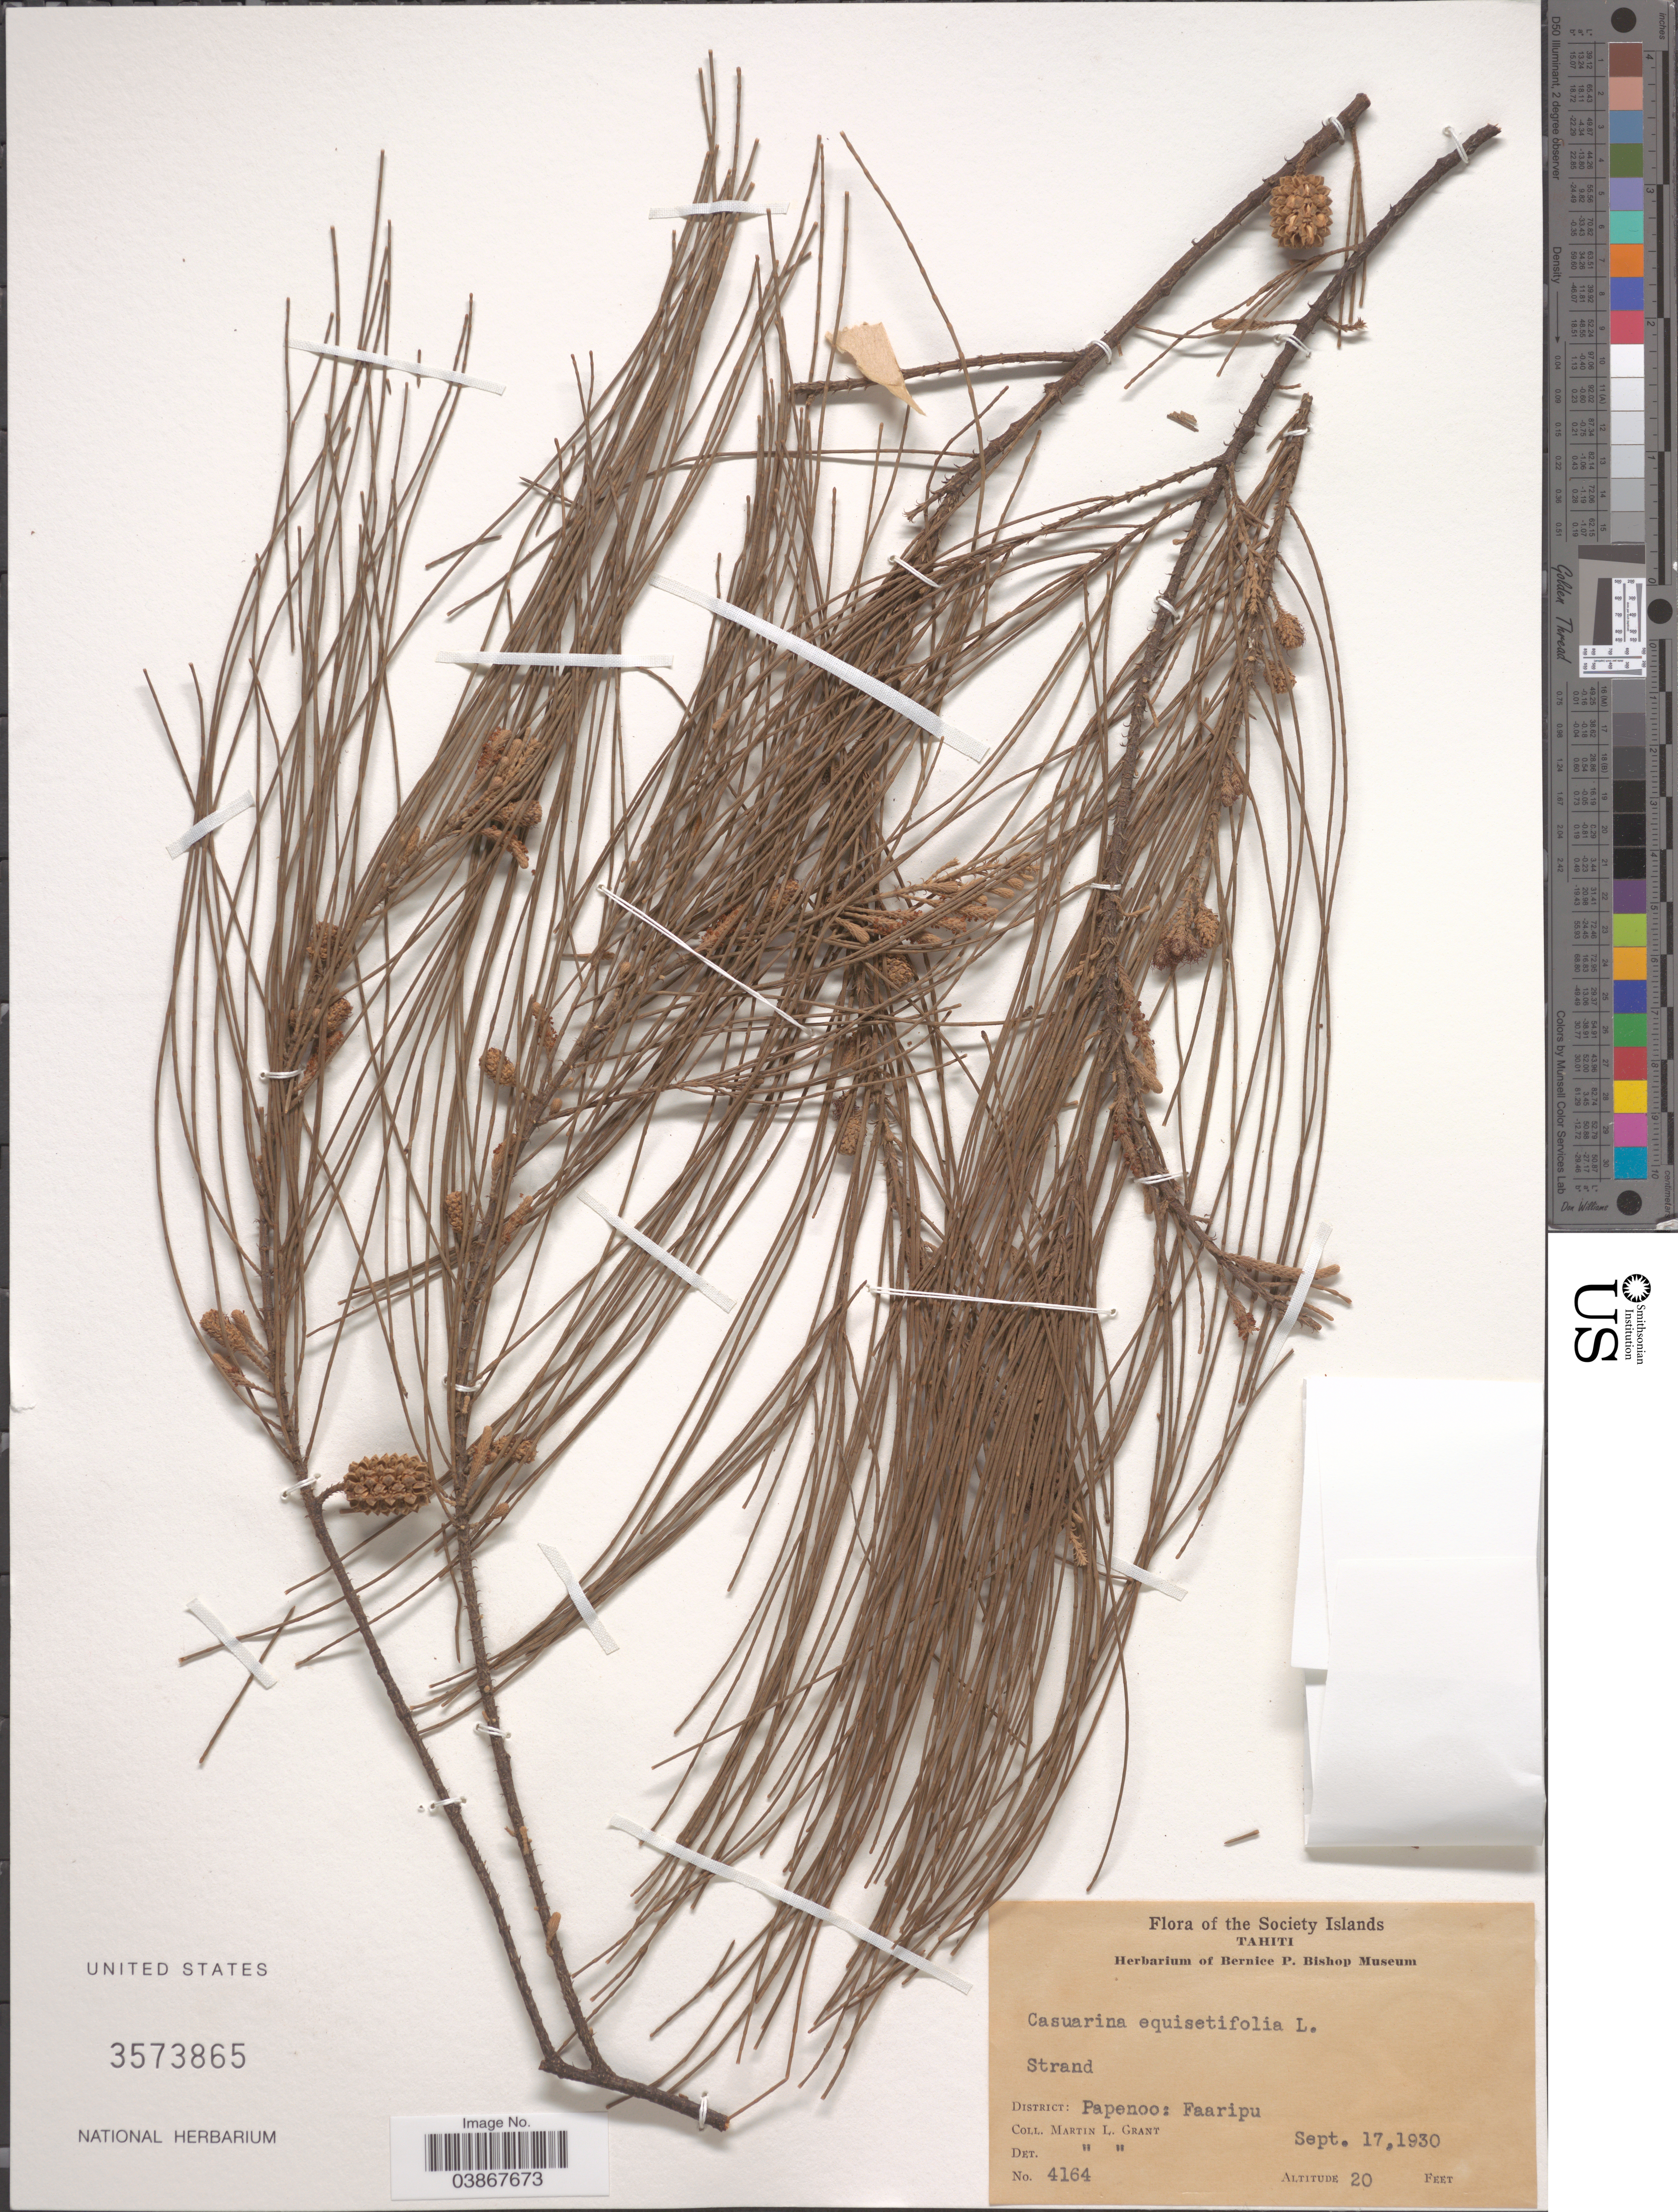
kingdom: Plantae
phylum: Tracheophyta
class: Magnoliopsida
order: Fagales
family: Casuarinaceae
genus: Casuarina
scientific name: Casuarina equisetifolia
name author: L.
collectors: M. L. Grant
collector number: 4164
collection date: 1930-09-17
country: French Polynesia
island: Tahiti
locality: Society Islands. Tahiti. District: Papenoo: Faaripu.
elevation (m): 6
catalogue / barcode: US 3573865